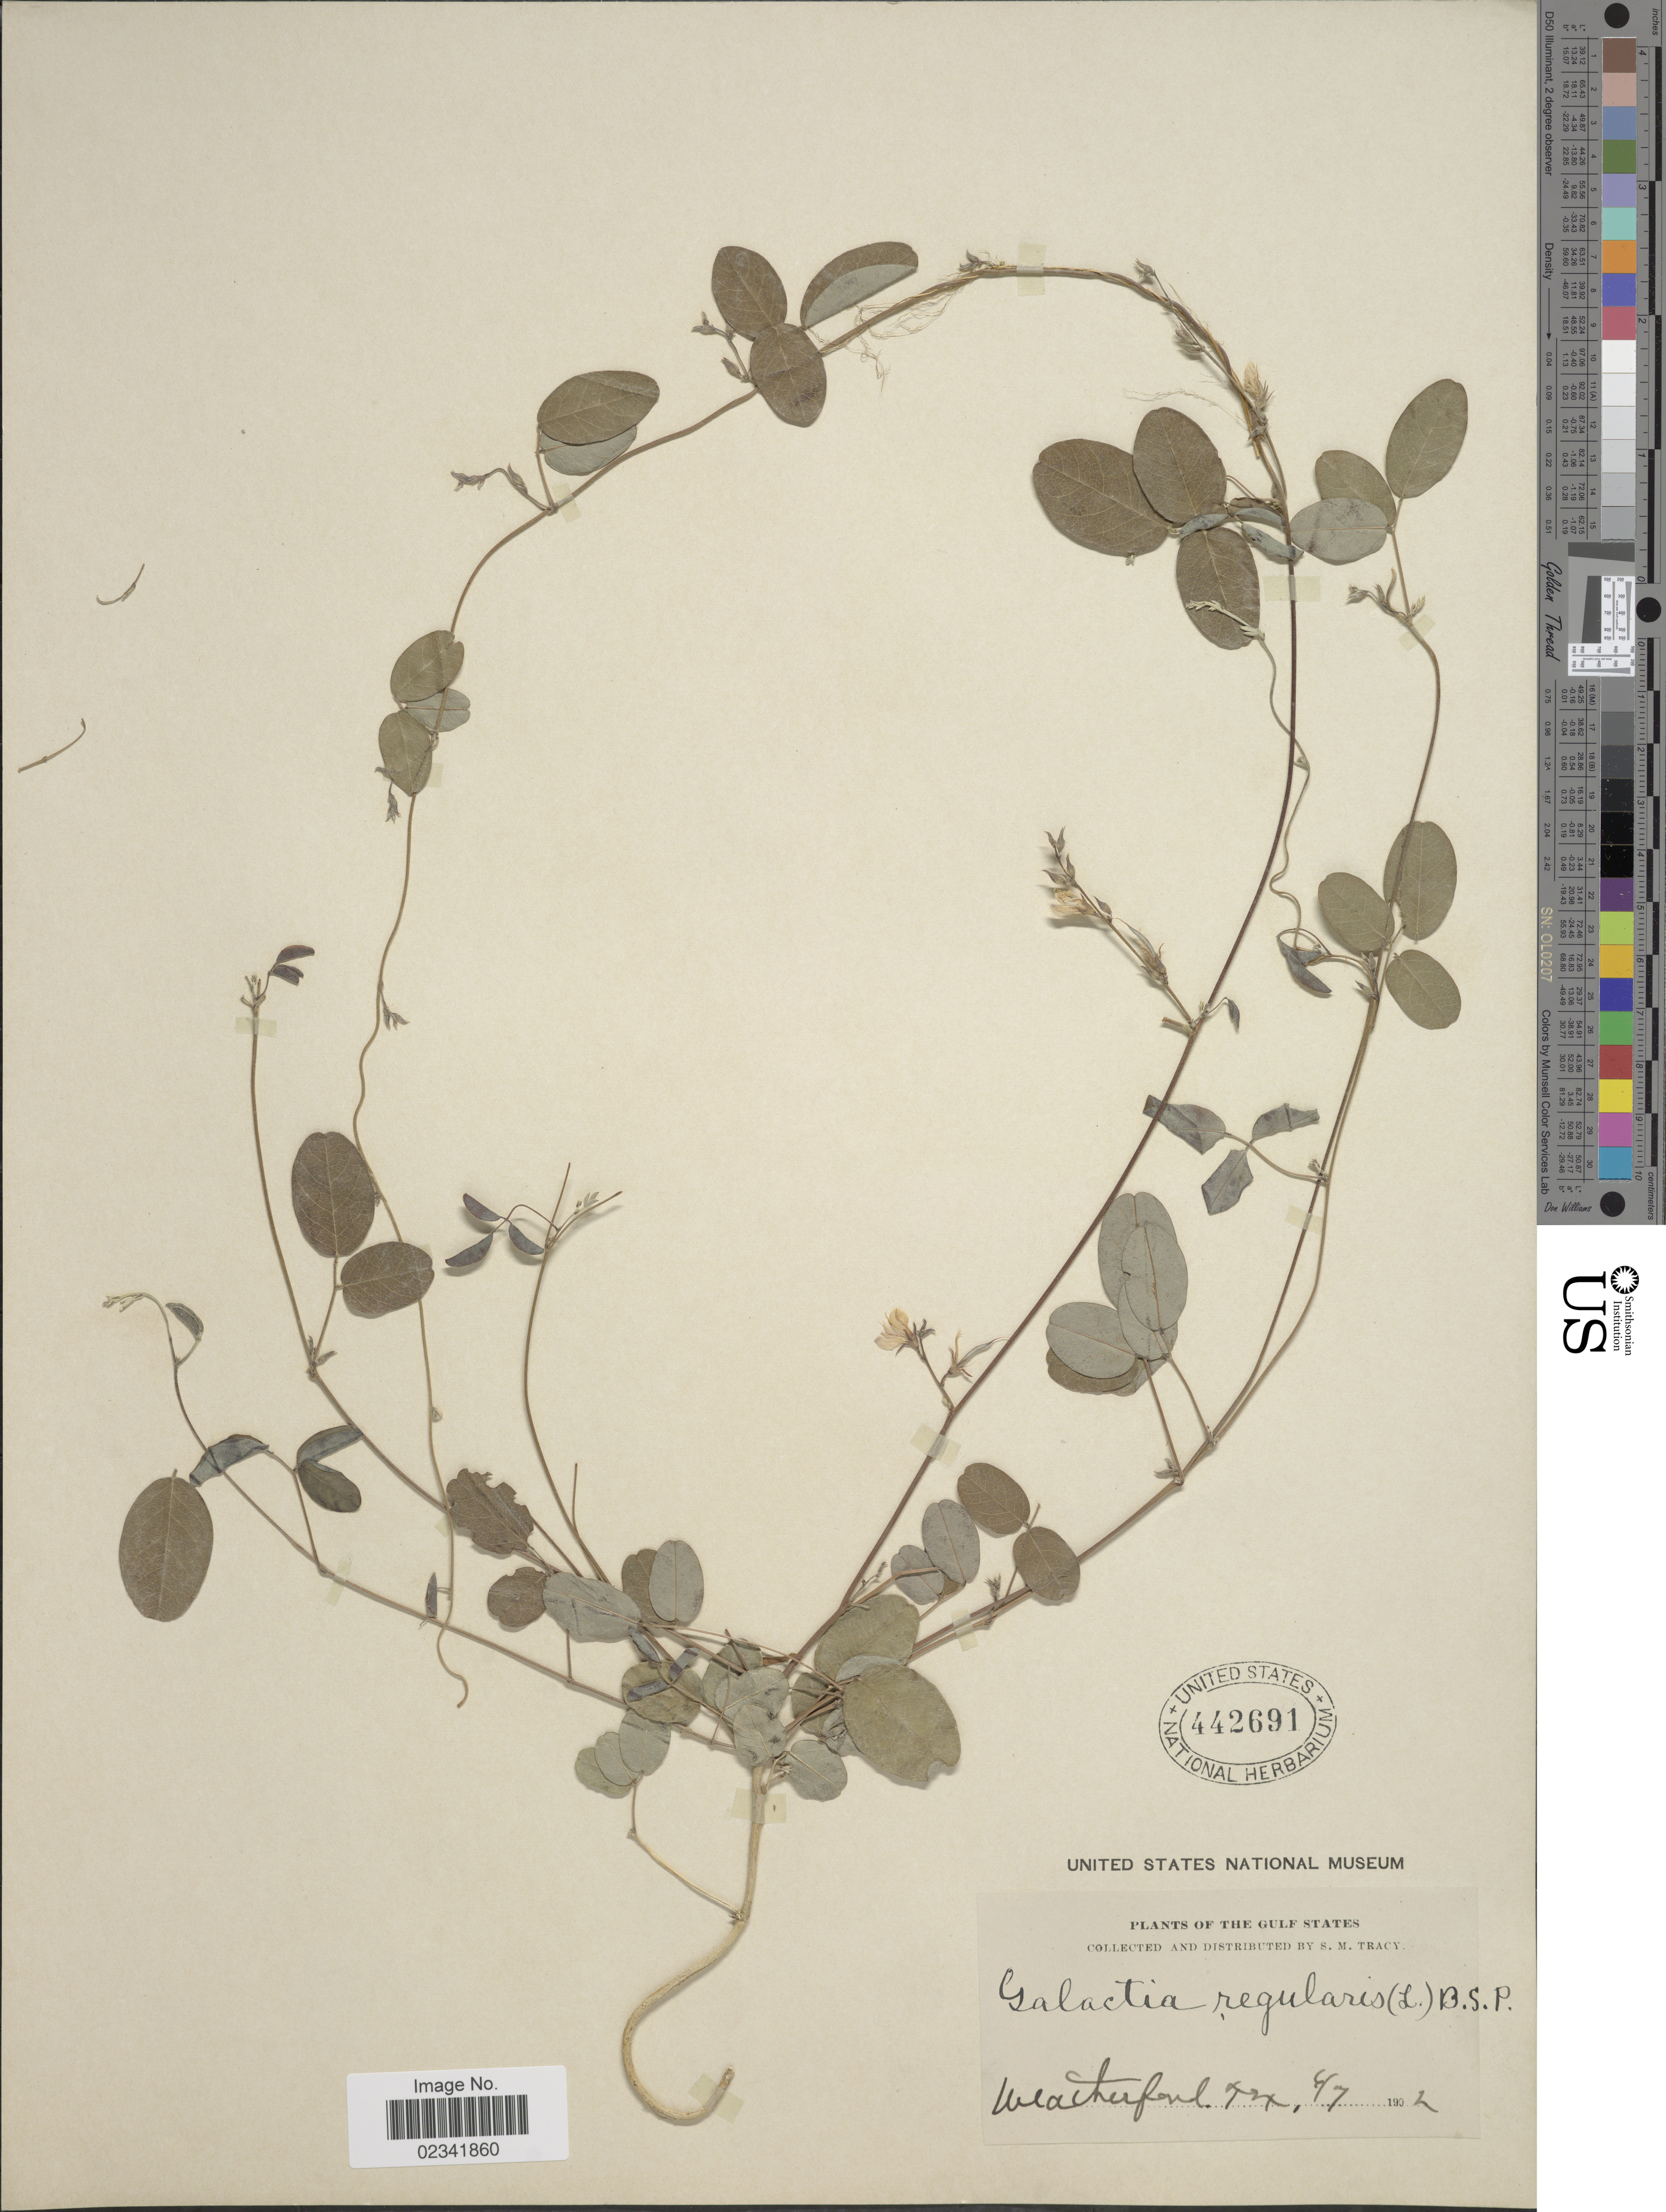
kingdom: Plantae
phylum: Tracheophyta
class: Magnoliopsida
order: Fabales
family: Fabaceae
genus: Galactia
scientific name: Galactia volubilis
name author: (L.) Britton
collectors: S. M. Tracy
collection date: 1902-07-06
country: United States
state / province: Texas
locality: The Gulf States, Weatherford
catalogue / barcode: US 442691